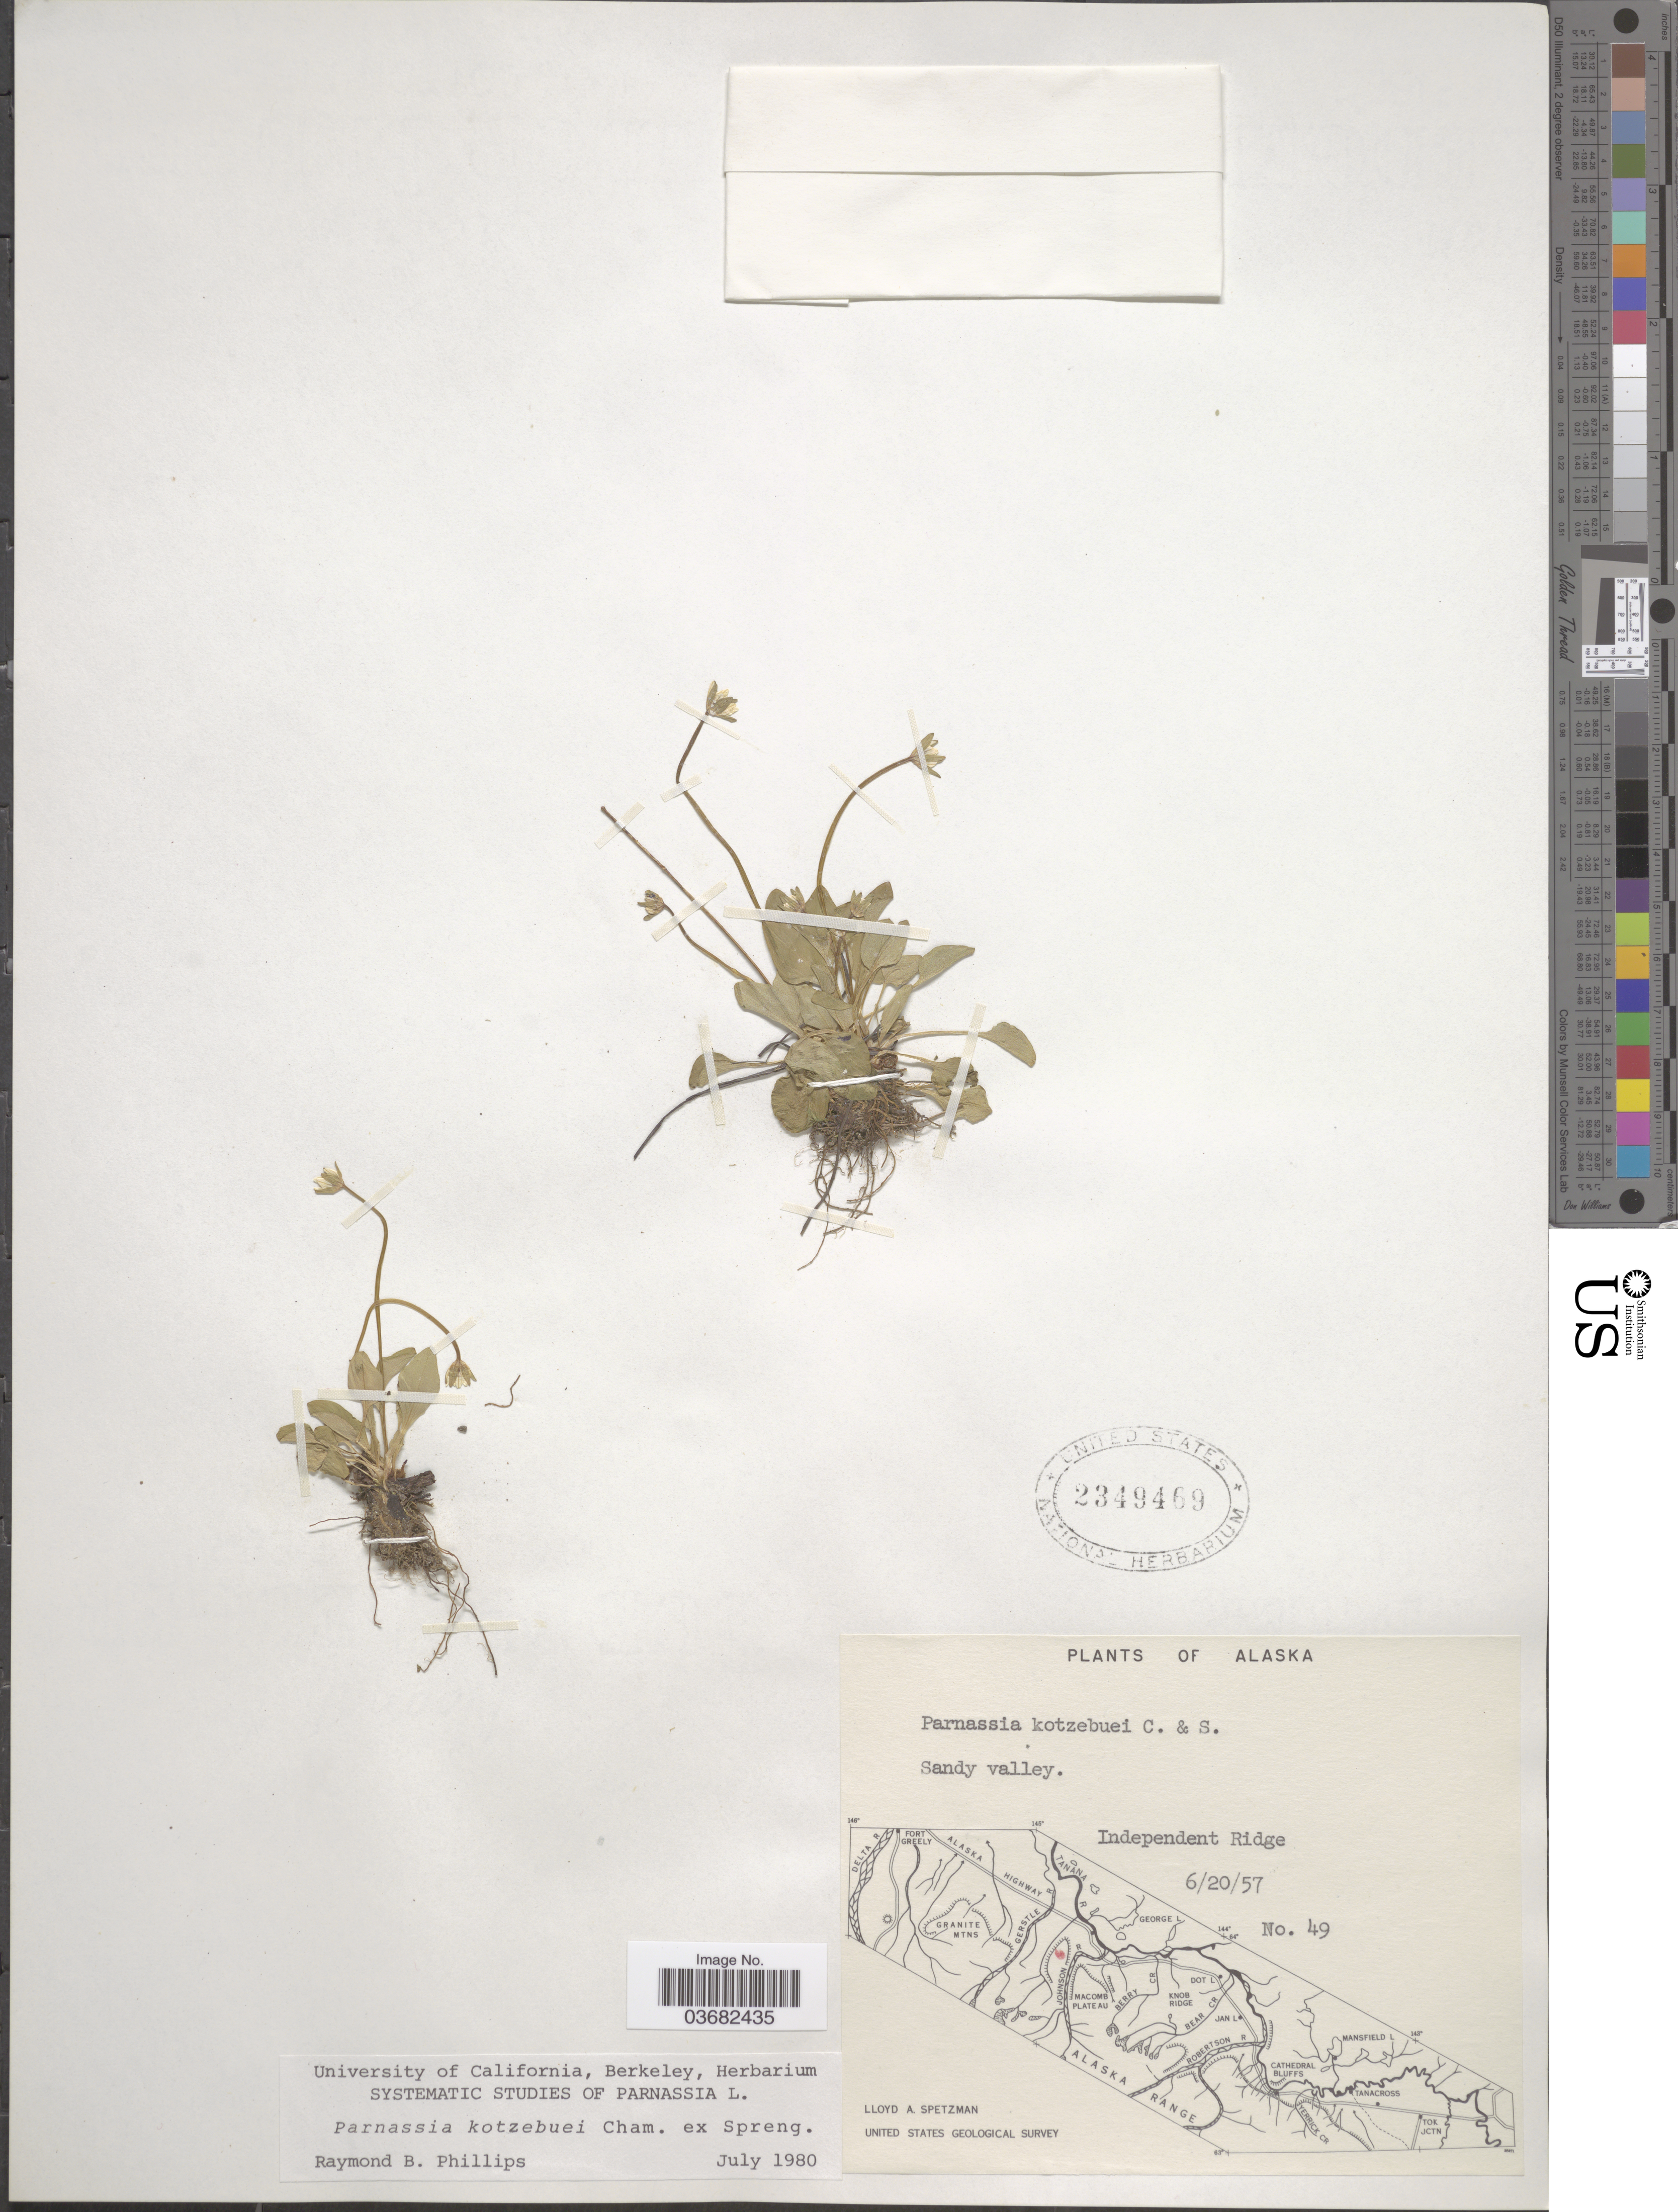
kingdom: Plantae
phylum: Tracheophyta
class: Magnoliopsida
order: Celastrales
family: Parnassiaceae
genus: Parnassia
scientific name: Parnassia kotzebuei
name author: Cham. ex Spreng.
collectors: L. Spetzman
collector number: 49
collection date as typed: Transcribed d/m/y: 20/6/57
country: United States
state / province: Alaska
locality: Sandy valley. Independent Ridge. United States Geological Survey.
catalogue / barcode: US 2349469